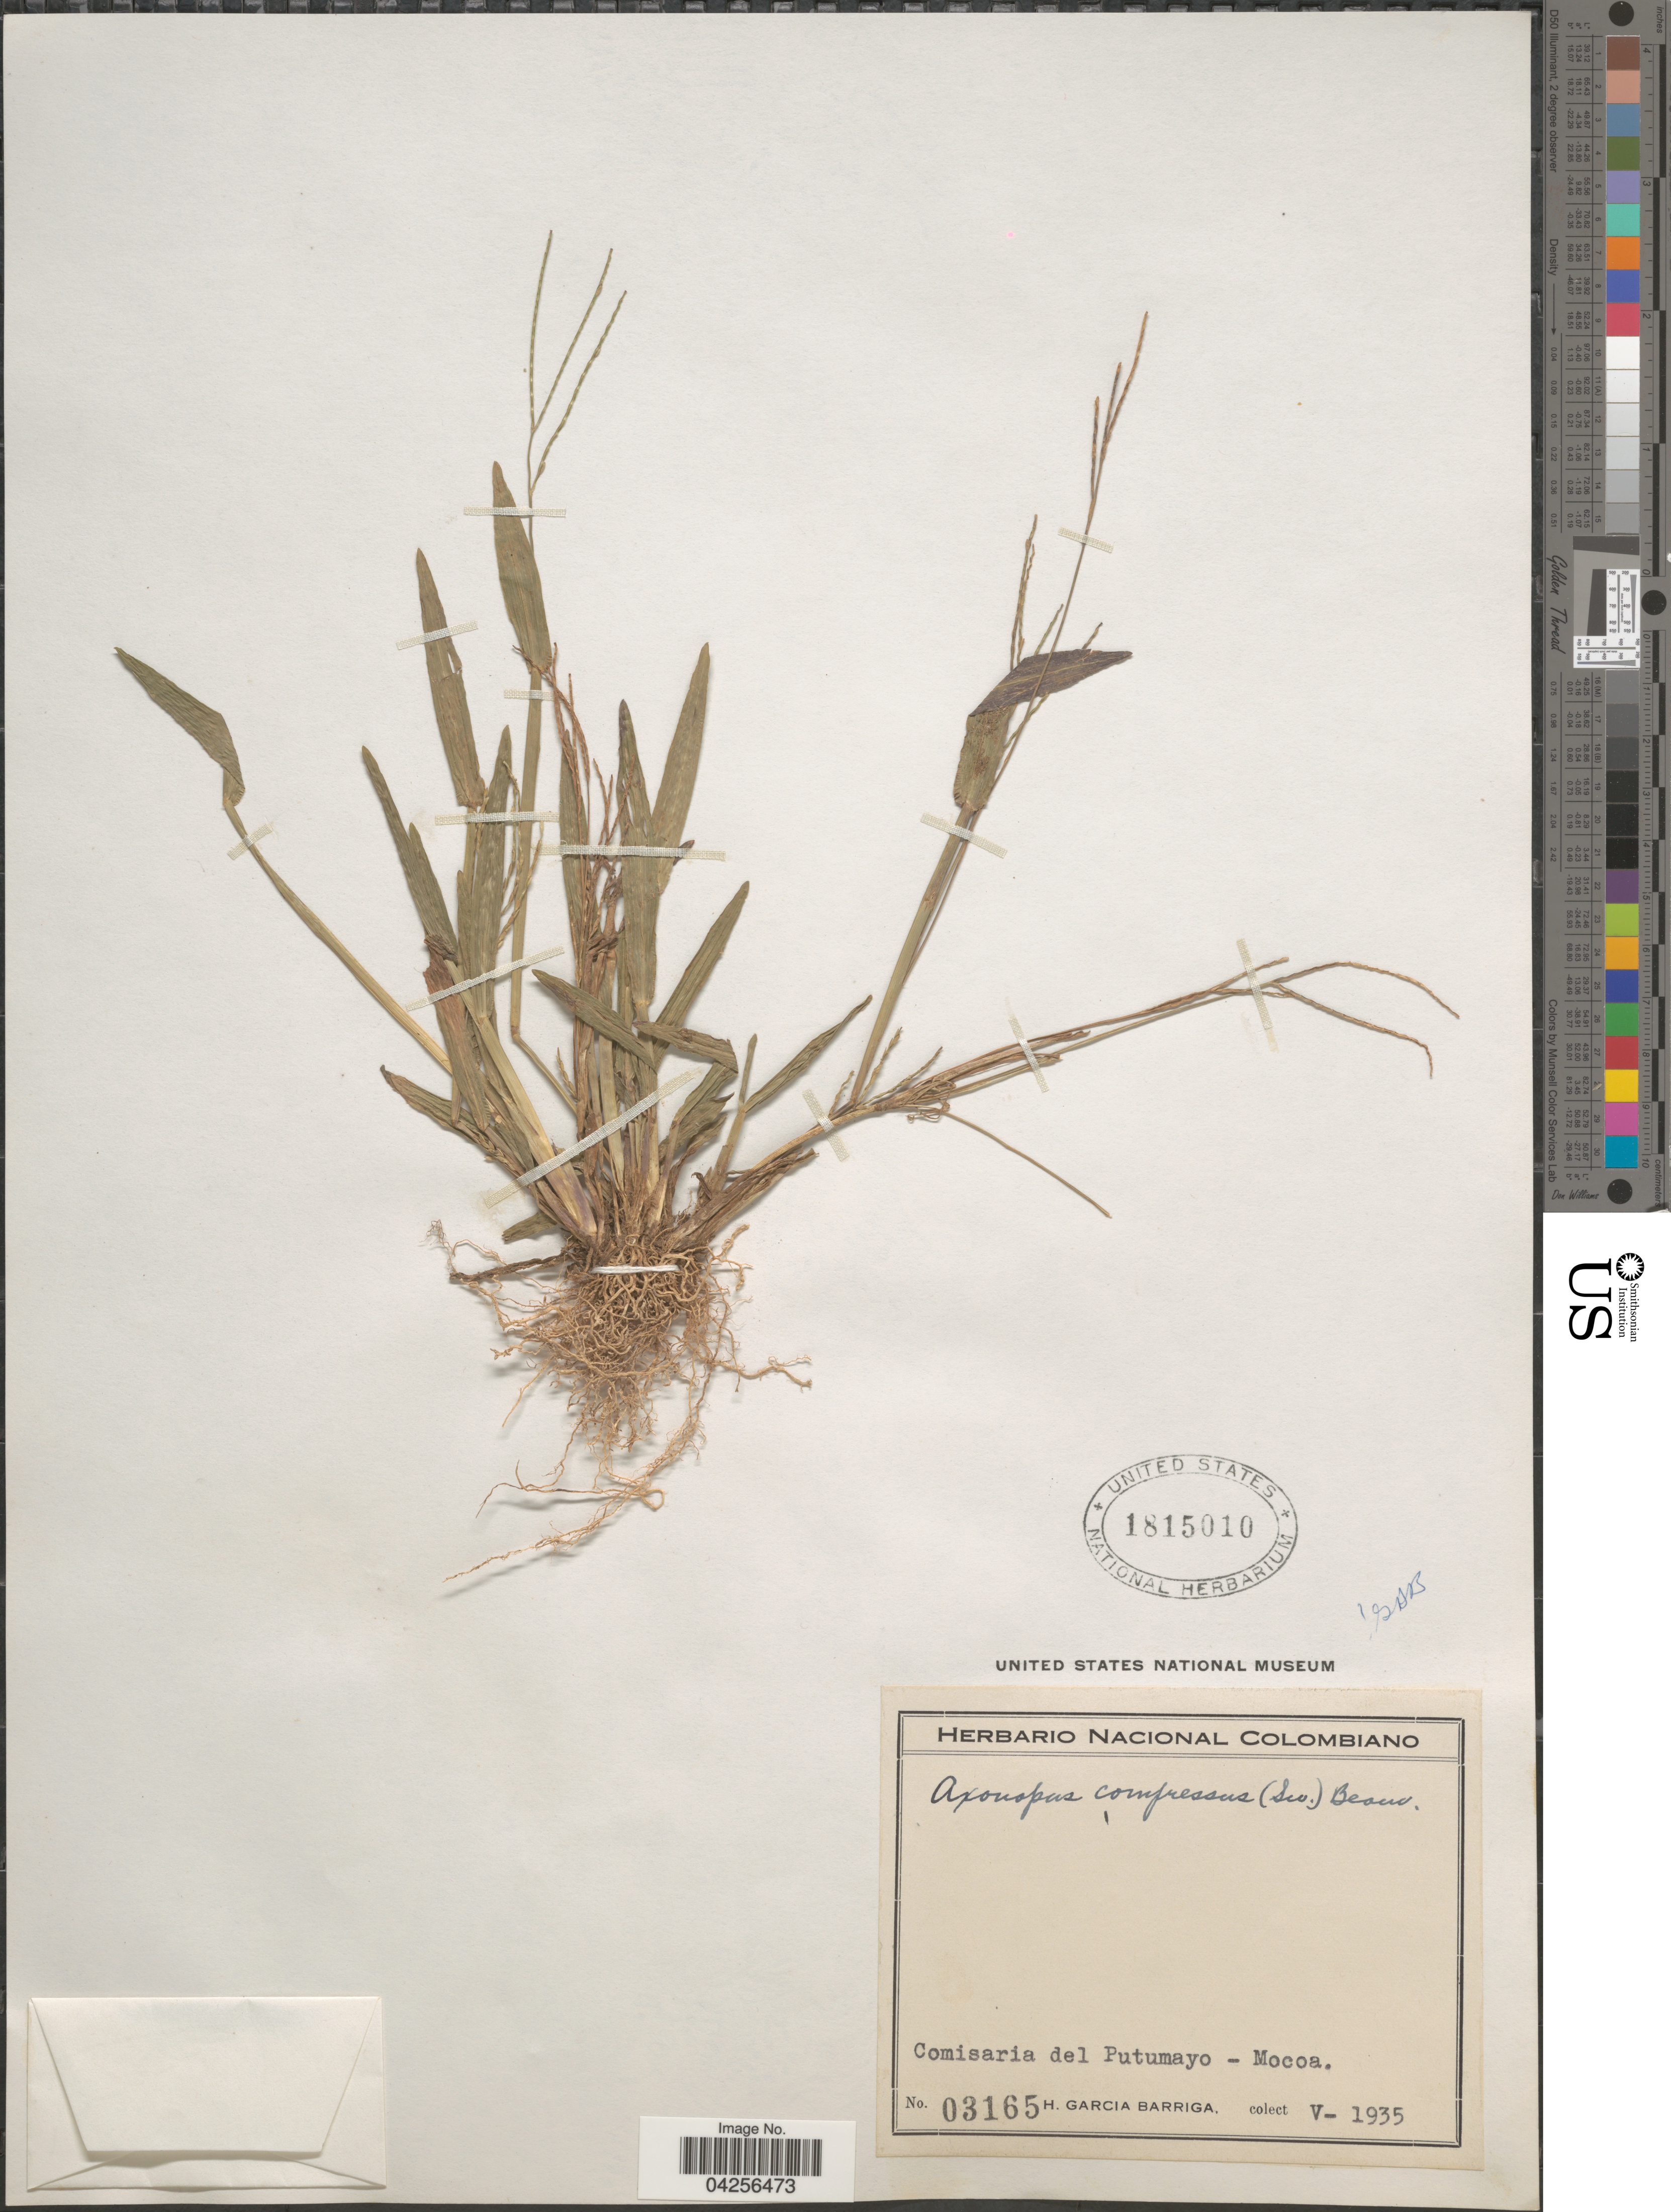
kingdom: Plantae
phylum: Tracheophyta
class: Liliopsida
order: Poales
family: Poaceae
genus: Axonopus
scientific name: Axonopus compressus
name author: (Sw.) P. Beauv.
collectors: H. García Barriga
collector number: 03165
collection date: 1935-05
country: Colombia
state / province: Putumayo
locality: Comisaria del Putumayo - Mocoa.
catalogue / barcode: US 1815010